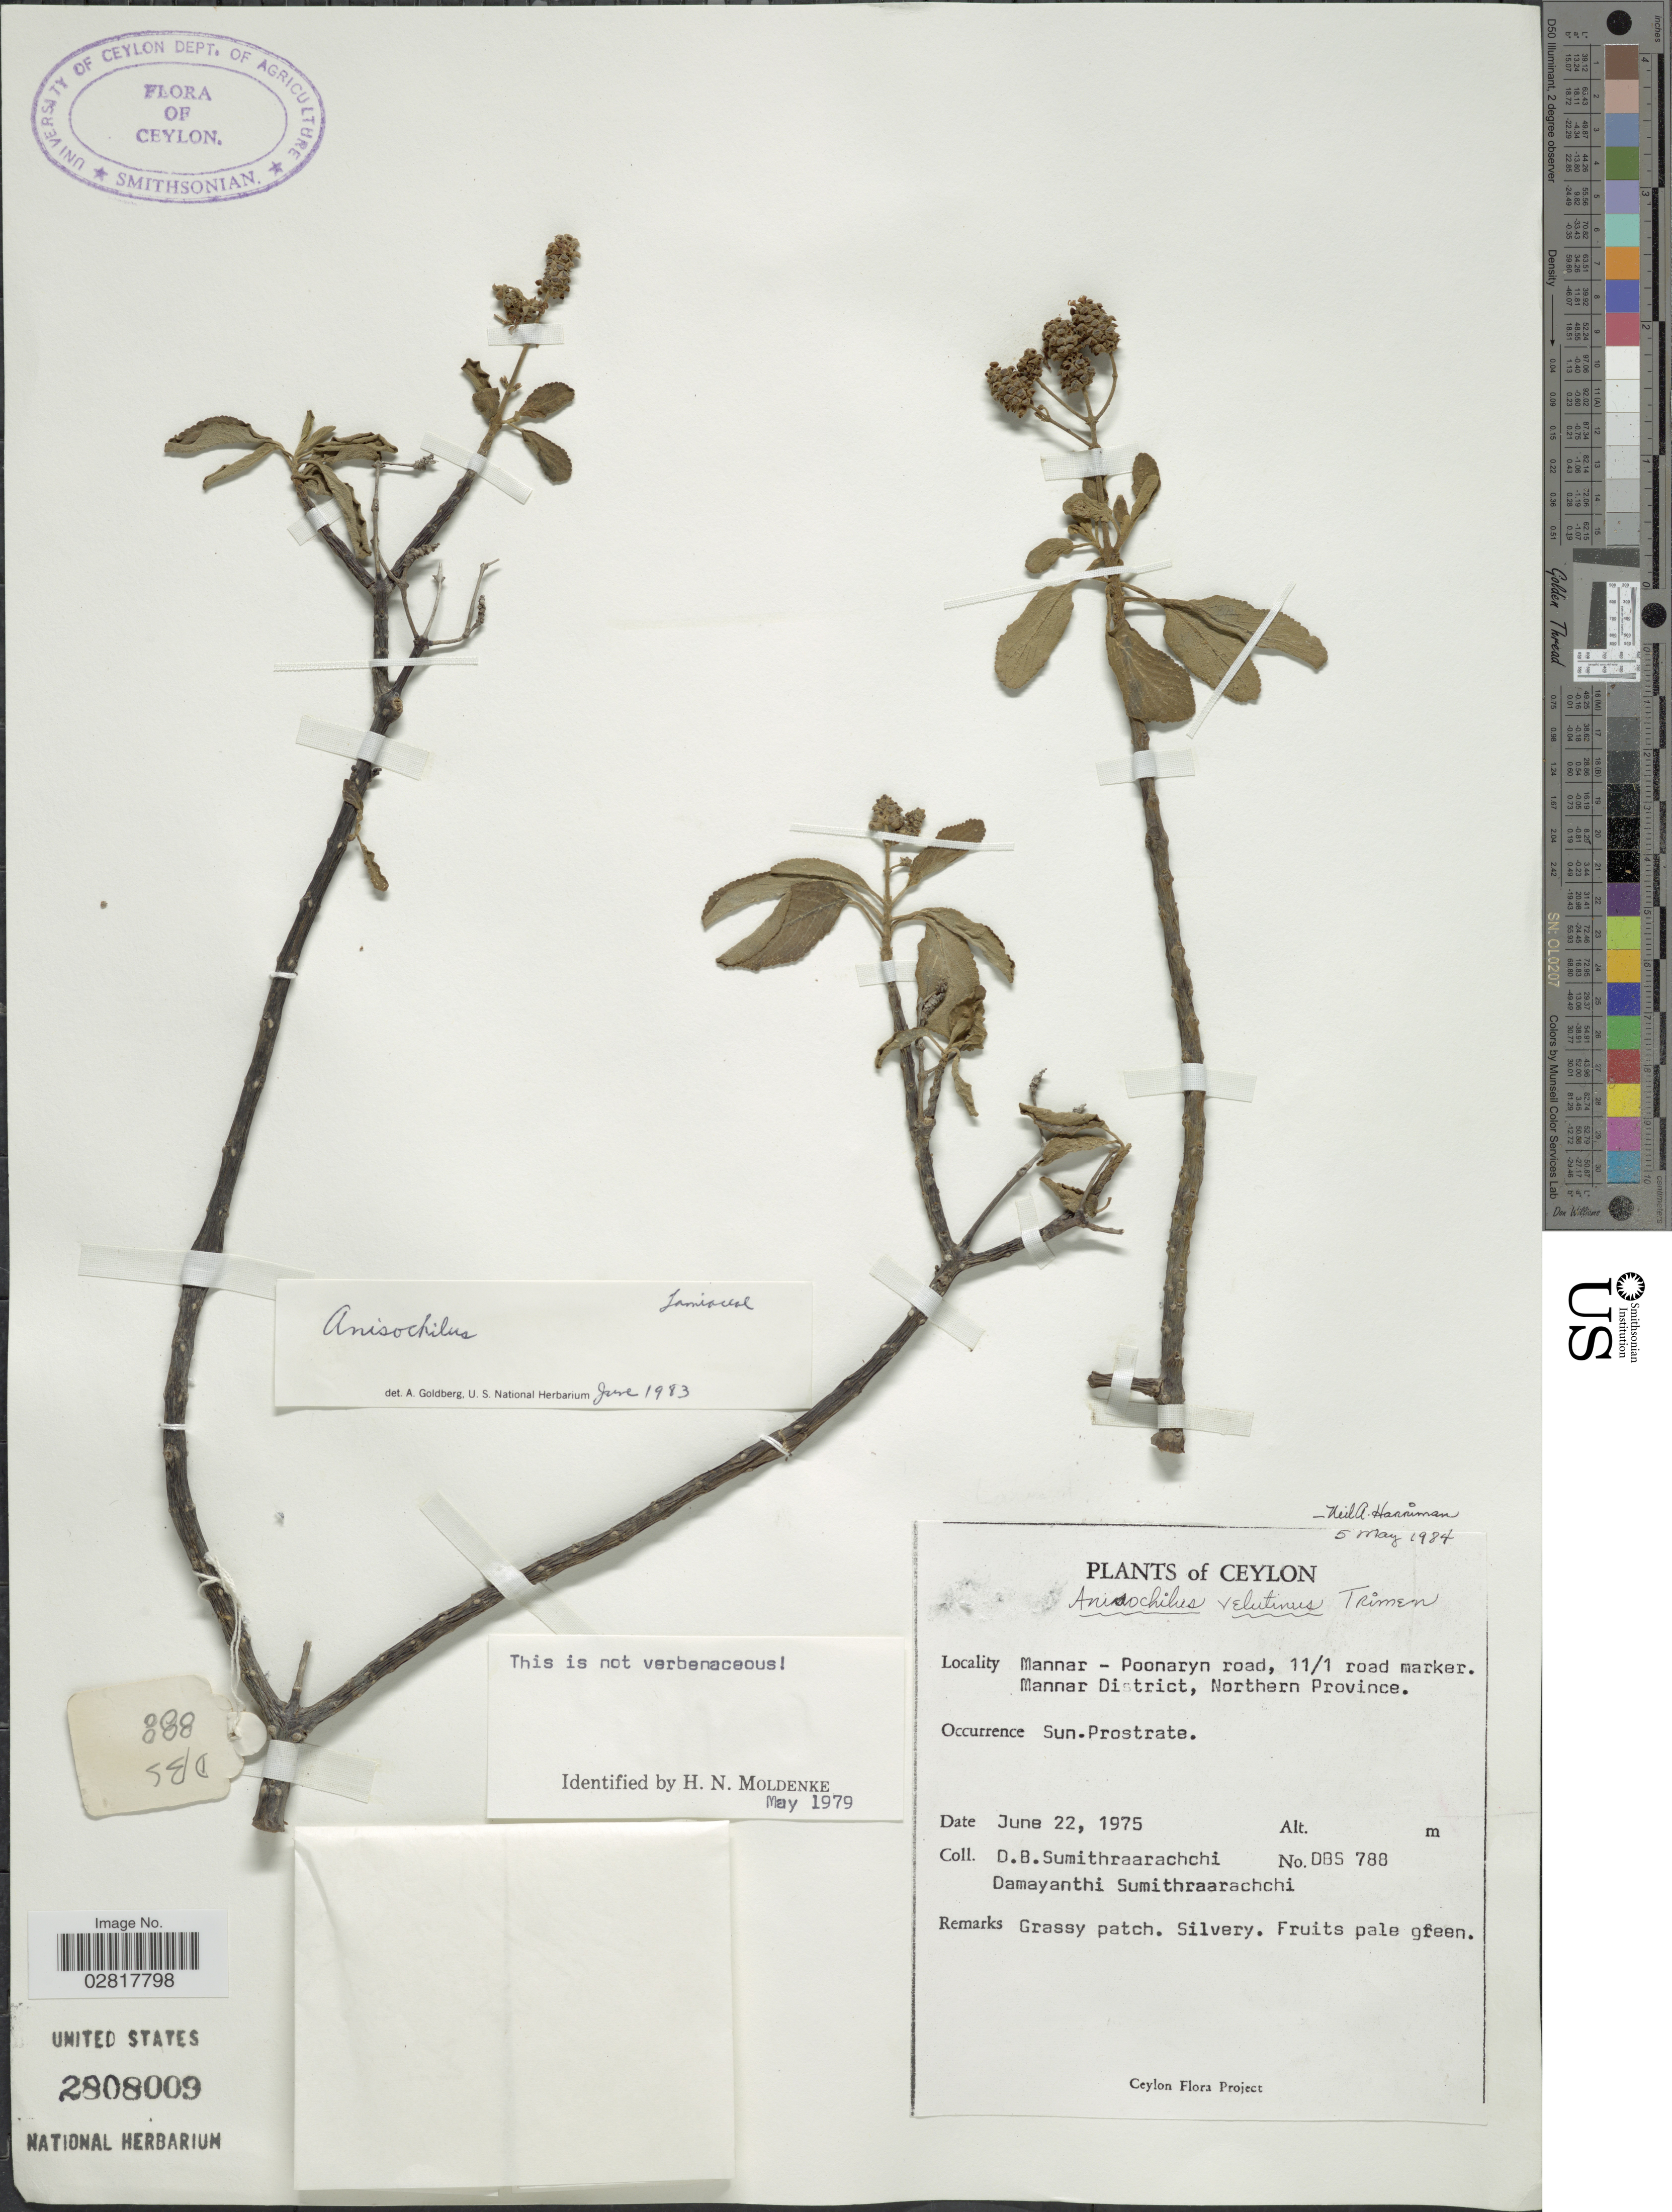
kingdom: Plantae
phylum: Tracheophyta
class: Magnoliopsida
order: Lamiales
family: Lamiaceae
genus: Anisochilus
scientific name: Anisochilus velutinus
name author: Trimen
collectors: D. B. Sumithraarachchi & D. Sumithraarachchi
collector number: DBS 788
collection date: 1975-06-22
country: Sri Lanka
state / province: Northern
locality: Ceylon. Mannar-Poonaryn road, 11/1 road marker. Mannar District.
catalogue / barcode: US 2808009